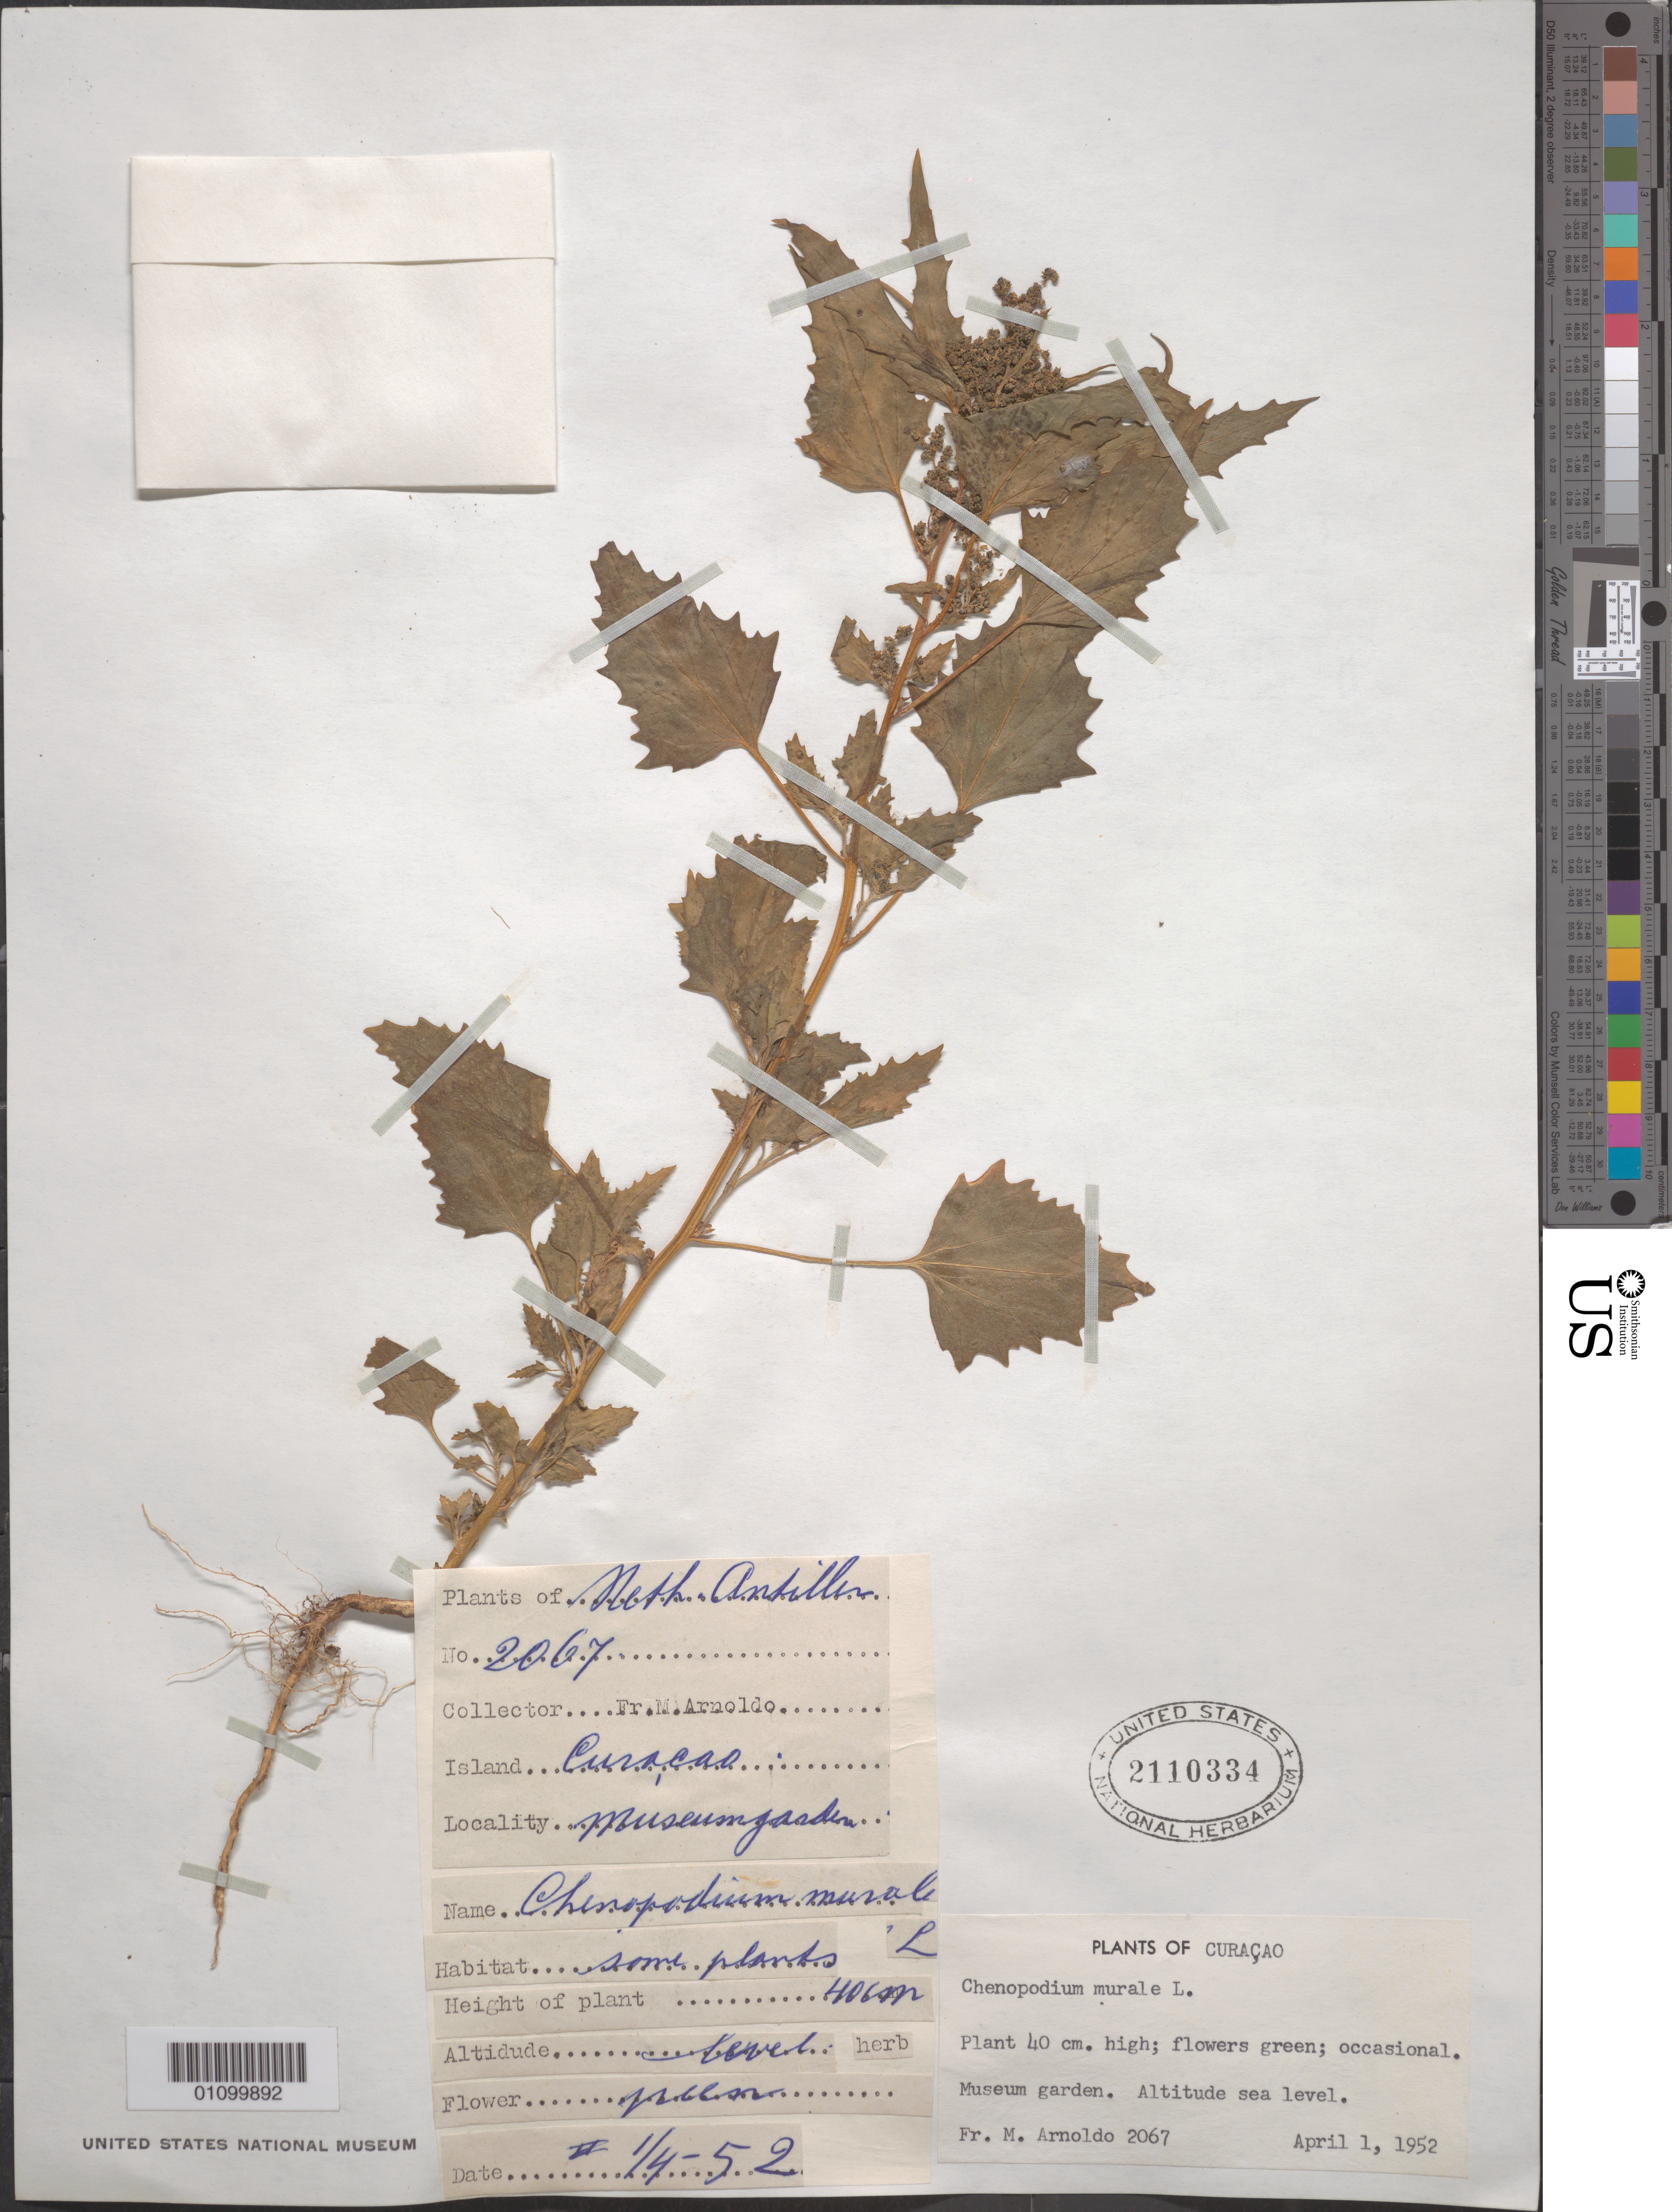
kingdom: Plantae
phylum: Tracheophyta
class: Magnoliopsida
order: Caryophyllales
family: Amaranthaceae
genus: Chenopodium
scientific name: Chenopodium murale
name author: L.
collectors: N. Arnoldo-Broeders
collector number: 2067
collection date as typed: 01 Apr 1952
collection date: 1952-04-01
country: Curaçao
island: Curaçao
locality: Museum garden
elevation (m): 0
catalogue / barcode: US 2110334